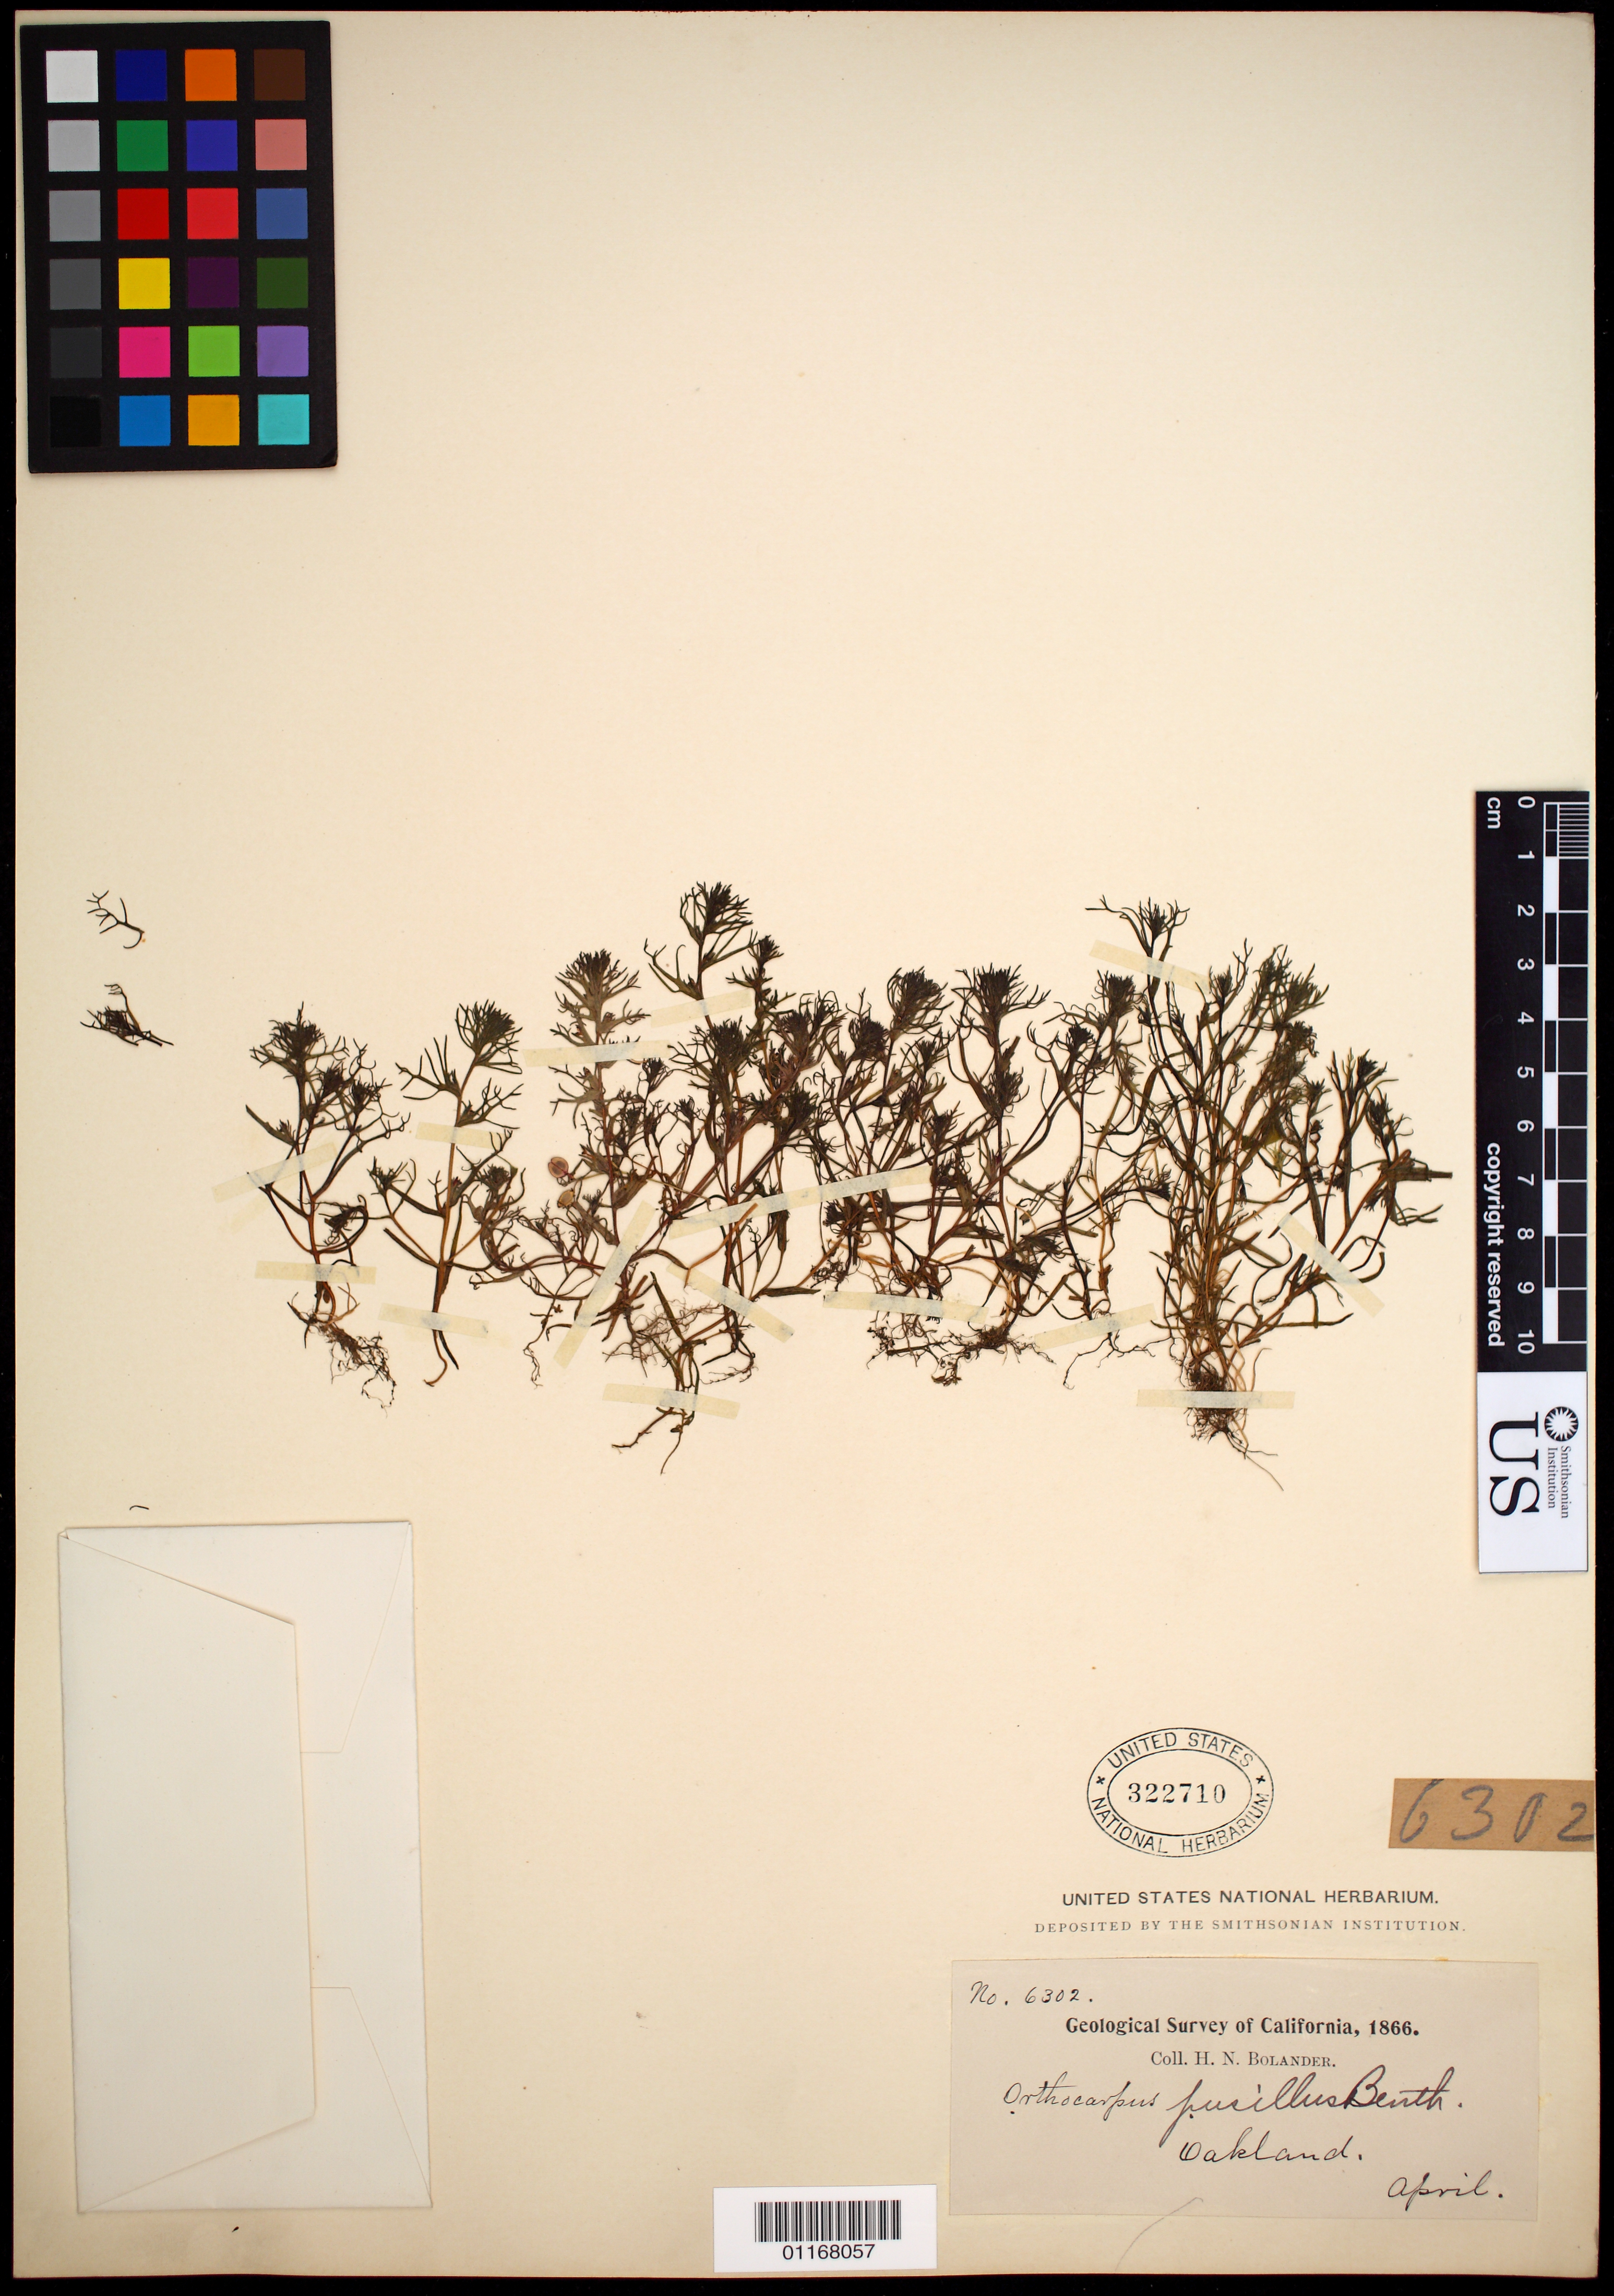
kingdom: Plantae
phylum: Tracheophyta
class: Magnoliopsida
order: Lamiales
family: Orobanchaceae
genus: Orthocarpus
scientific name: Orthocarpus pusillus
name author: Benth.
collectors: H. Bolander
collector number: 6302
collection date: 1866-04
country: United States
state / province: California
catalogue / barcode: US 322710